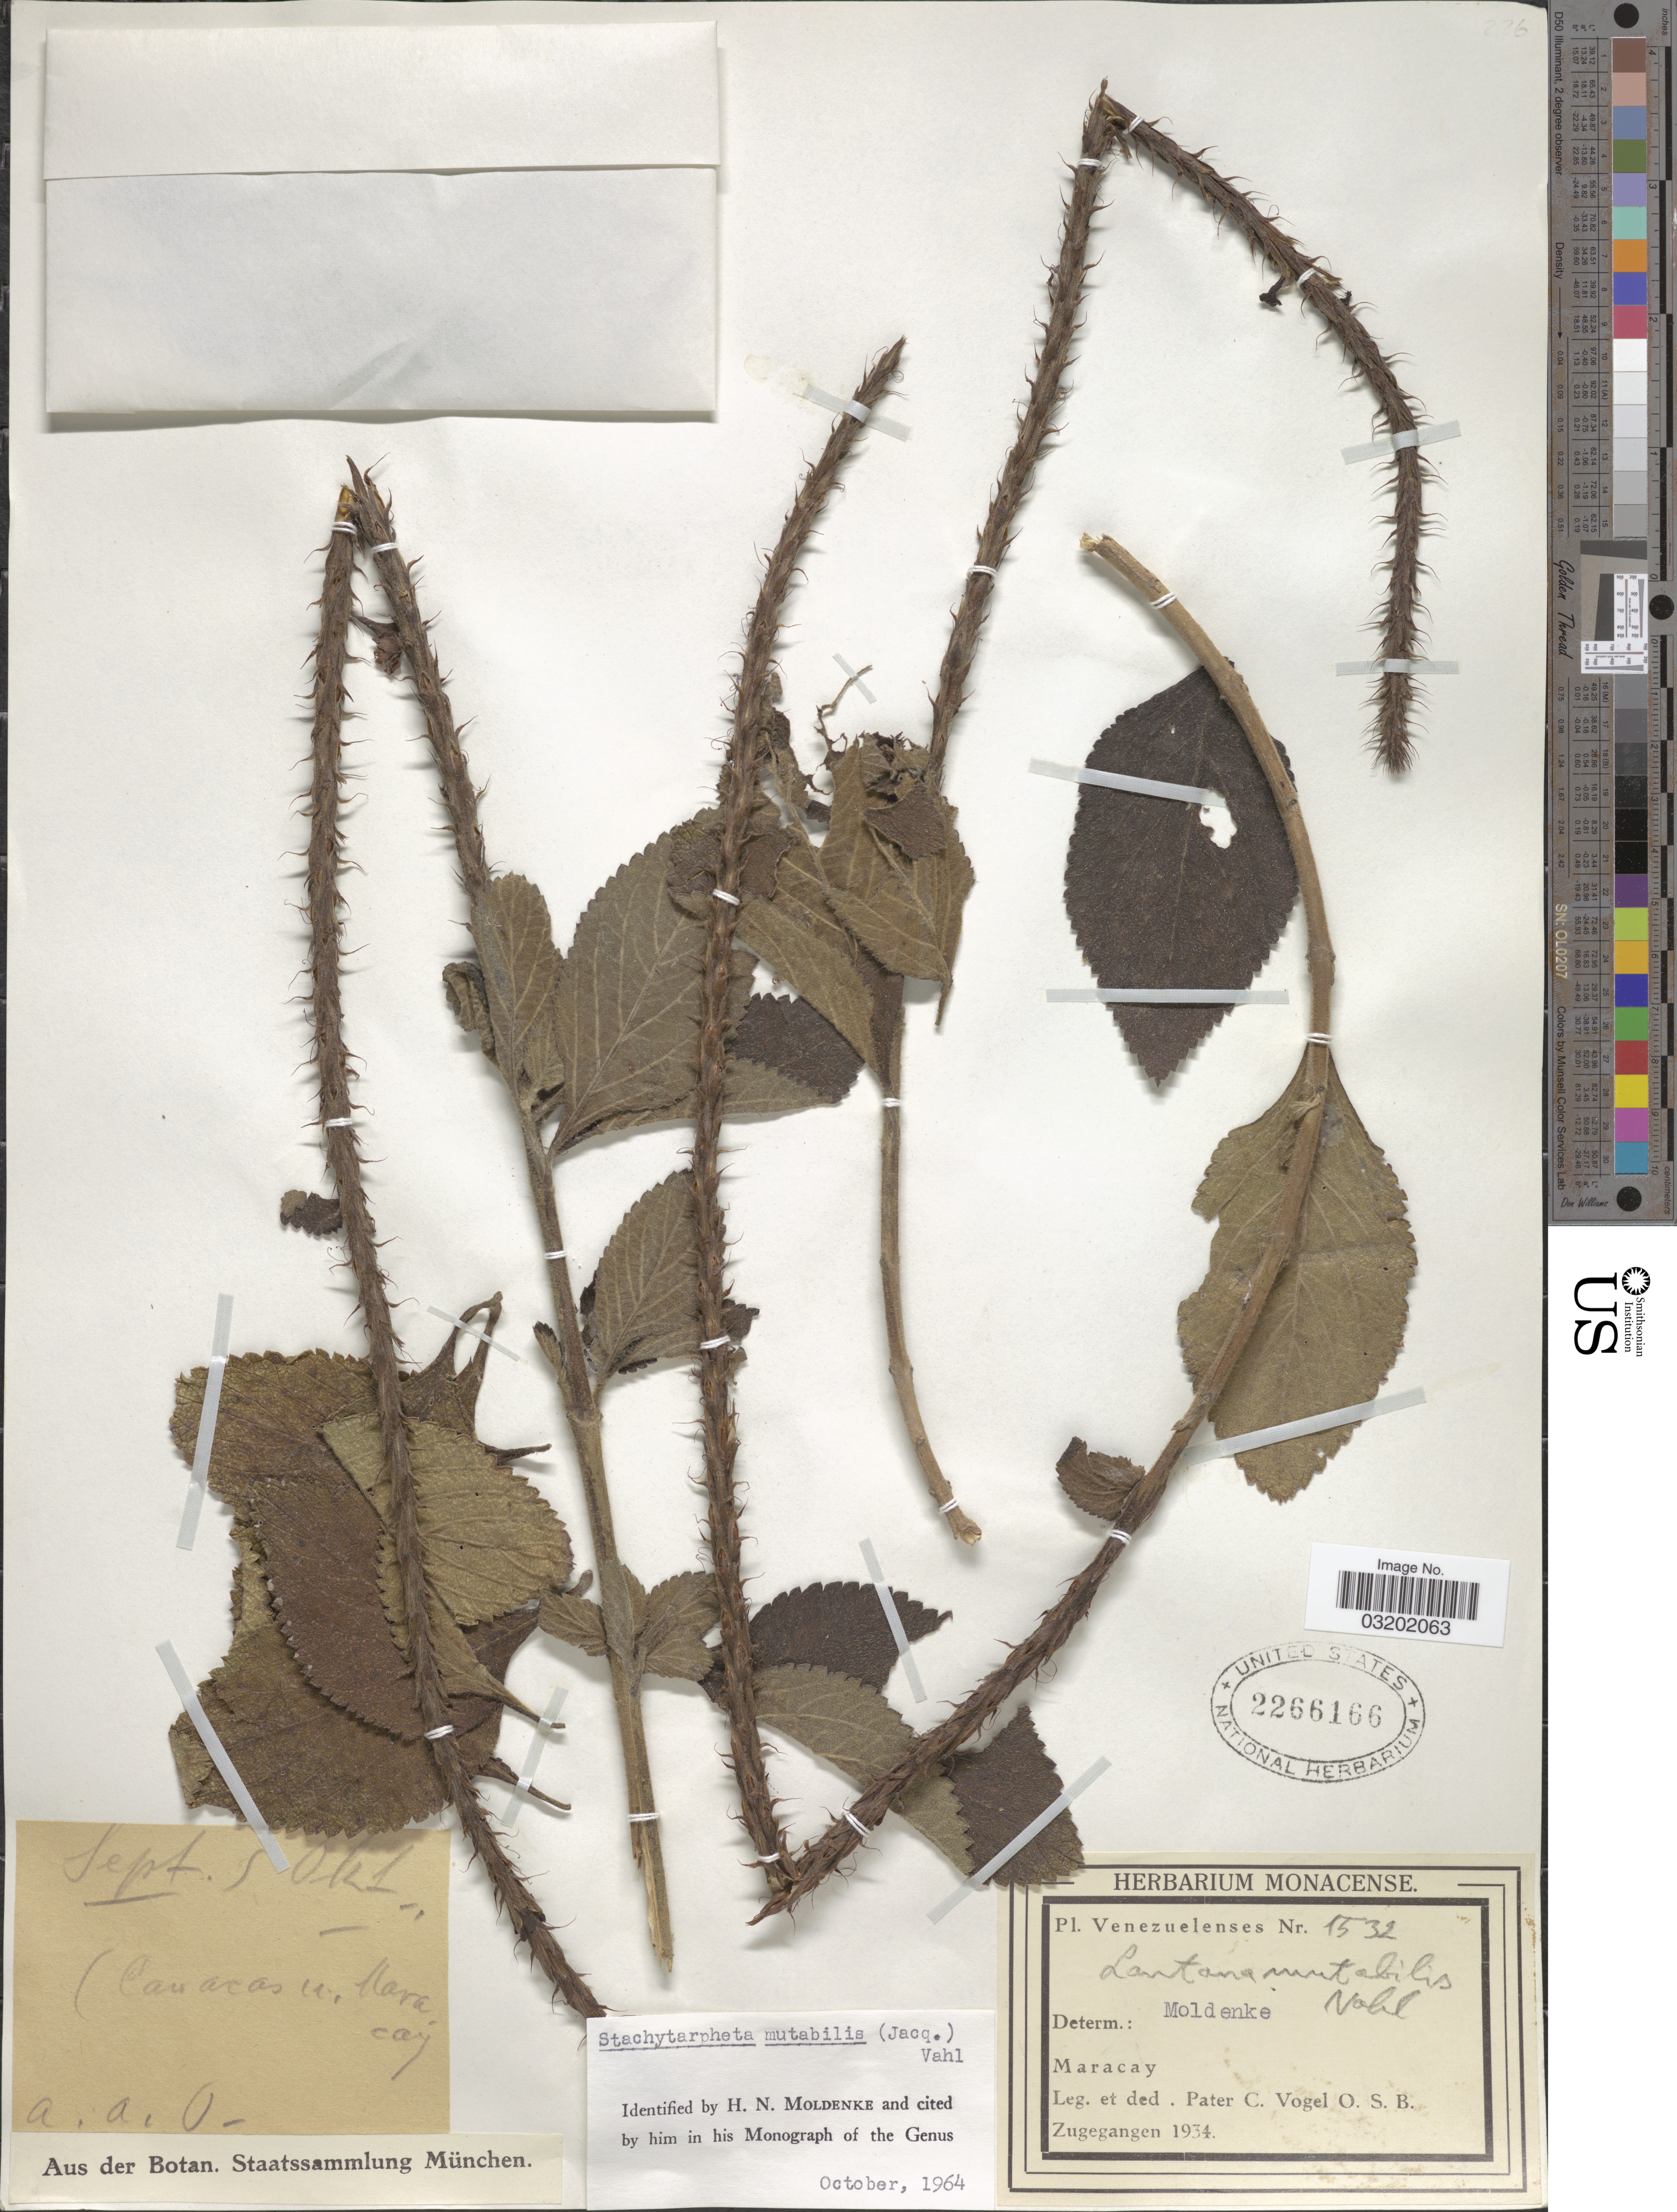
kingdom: Plantae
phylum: Tracheophyta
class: Magnoliopsida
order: Lamiales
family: Verbenaceae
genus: Stachytarpheta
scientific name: Stachytarpheta mutabilis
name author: (Jacq.) Vahl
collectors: P. C. Vogel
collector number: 1532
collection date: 1934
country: Venezuela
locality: Maracay.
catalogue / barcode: US 2266166